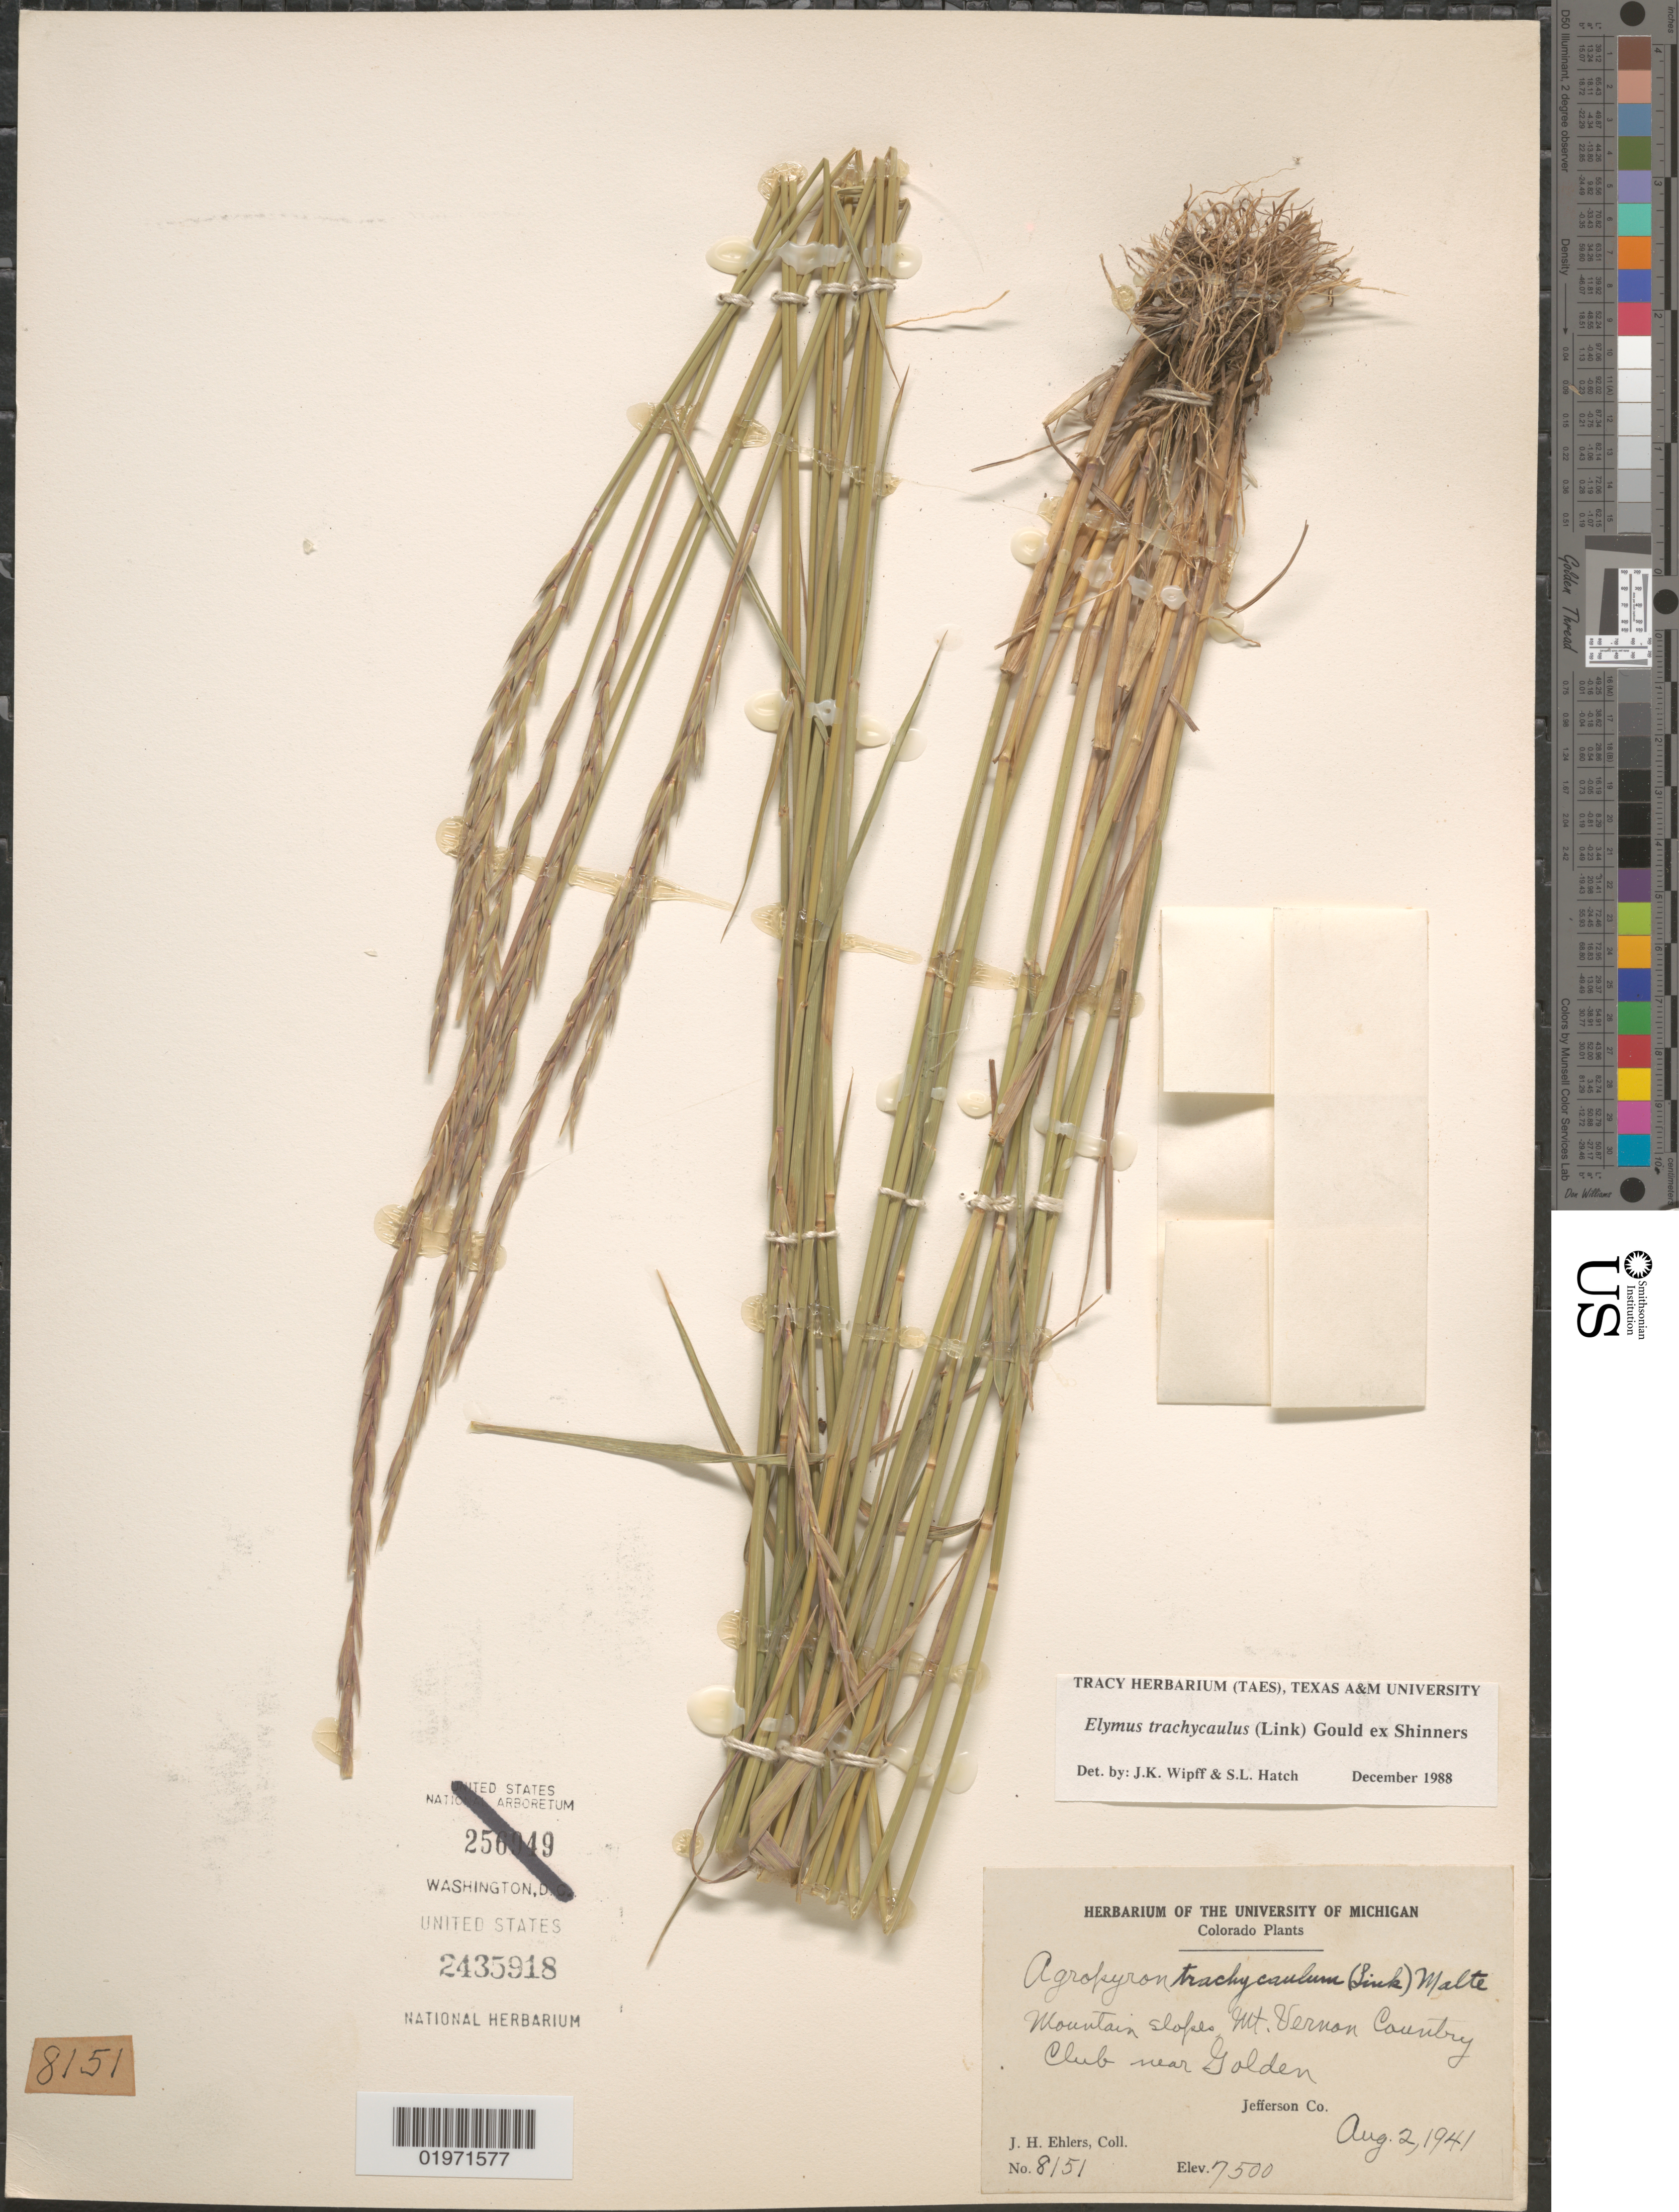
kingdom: Plantae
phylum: Tracheophyta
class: Liliopsida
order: Poales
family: Poaceae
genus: Elymus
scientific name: Elymus trachycaulus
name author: (Link) Gould ex Shinners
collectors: J. H. Ehlers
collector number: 8151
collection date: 1941-08-02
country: United States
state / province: Colorado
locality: Mountain slopes Mt. Vernon Country Club near Golden. Jefferson Co.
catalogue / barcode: US 2435918